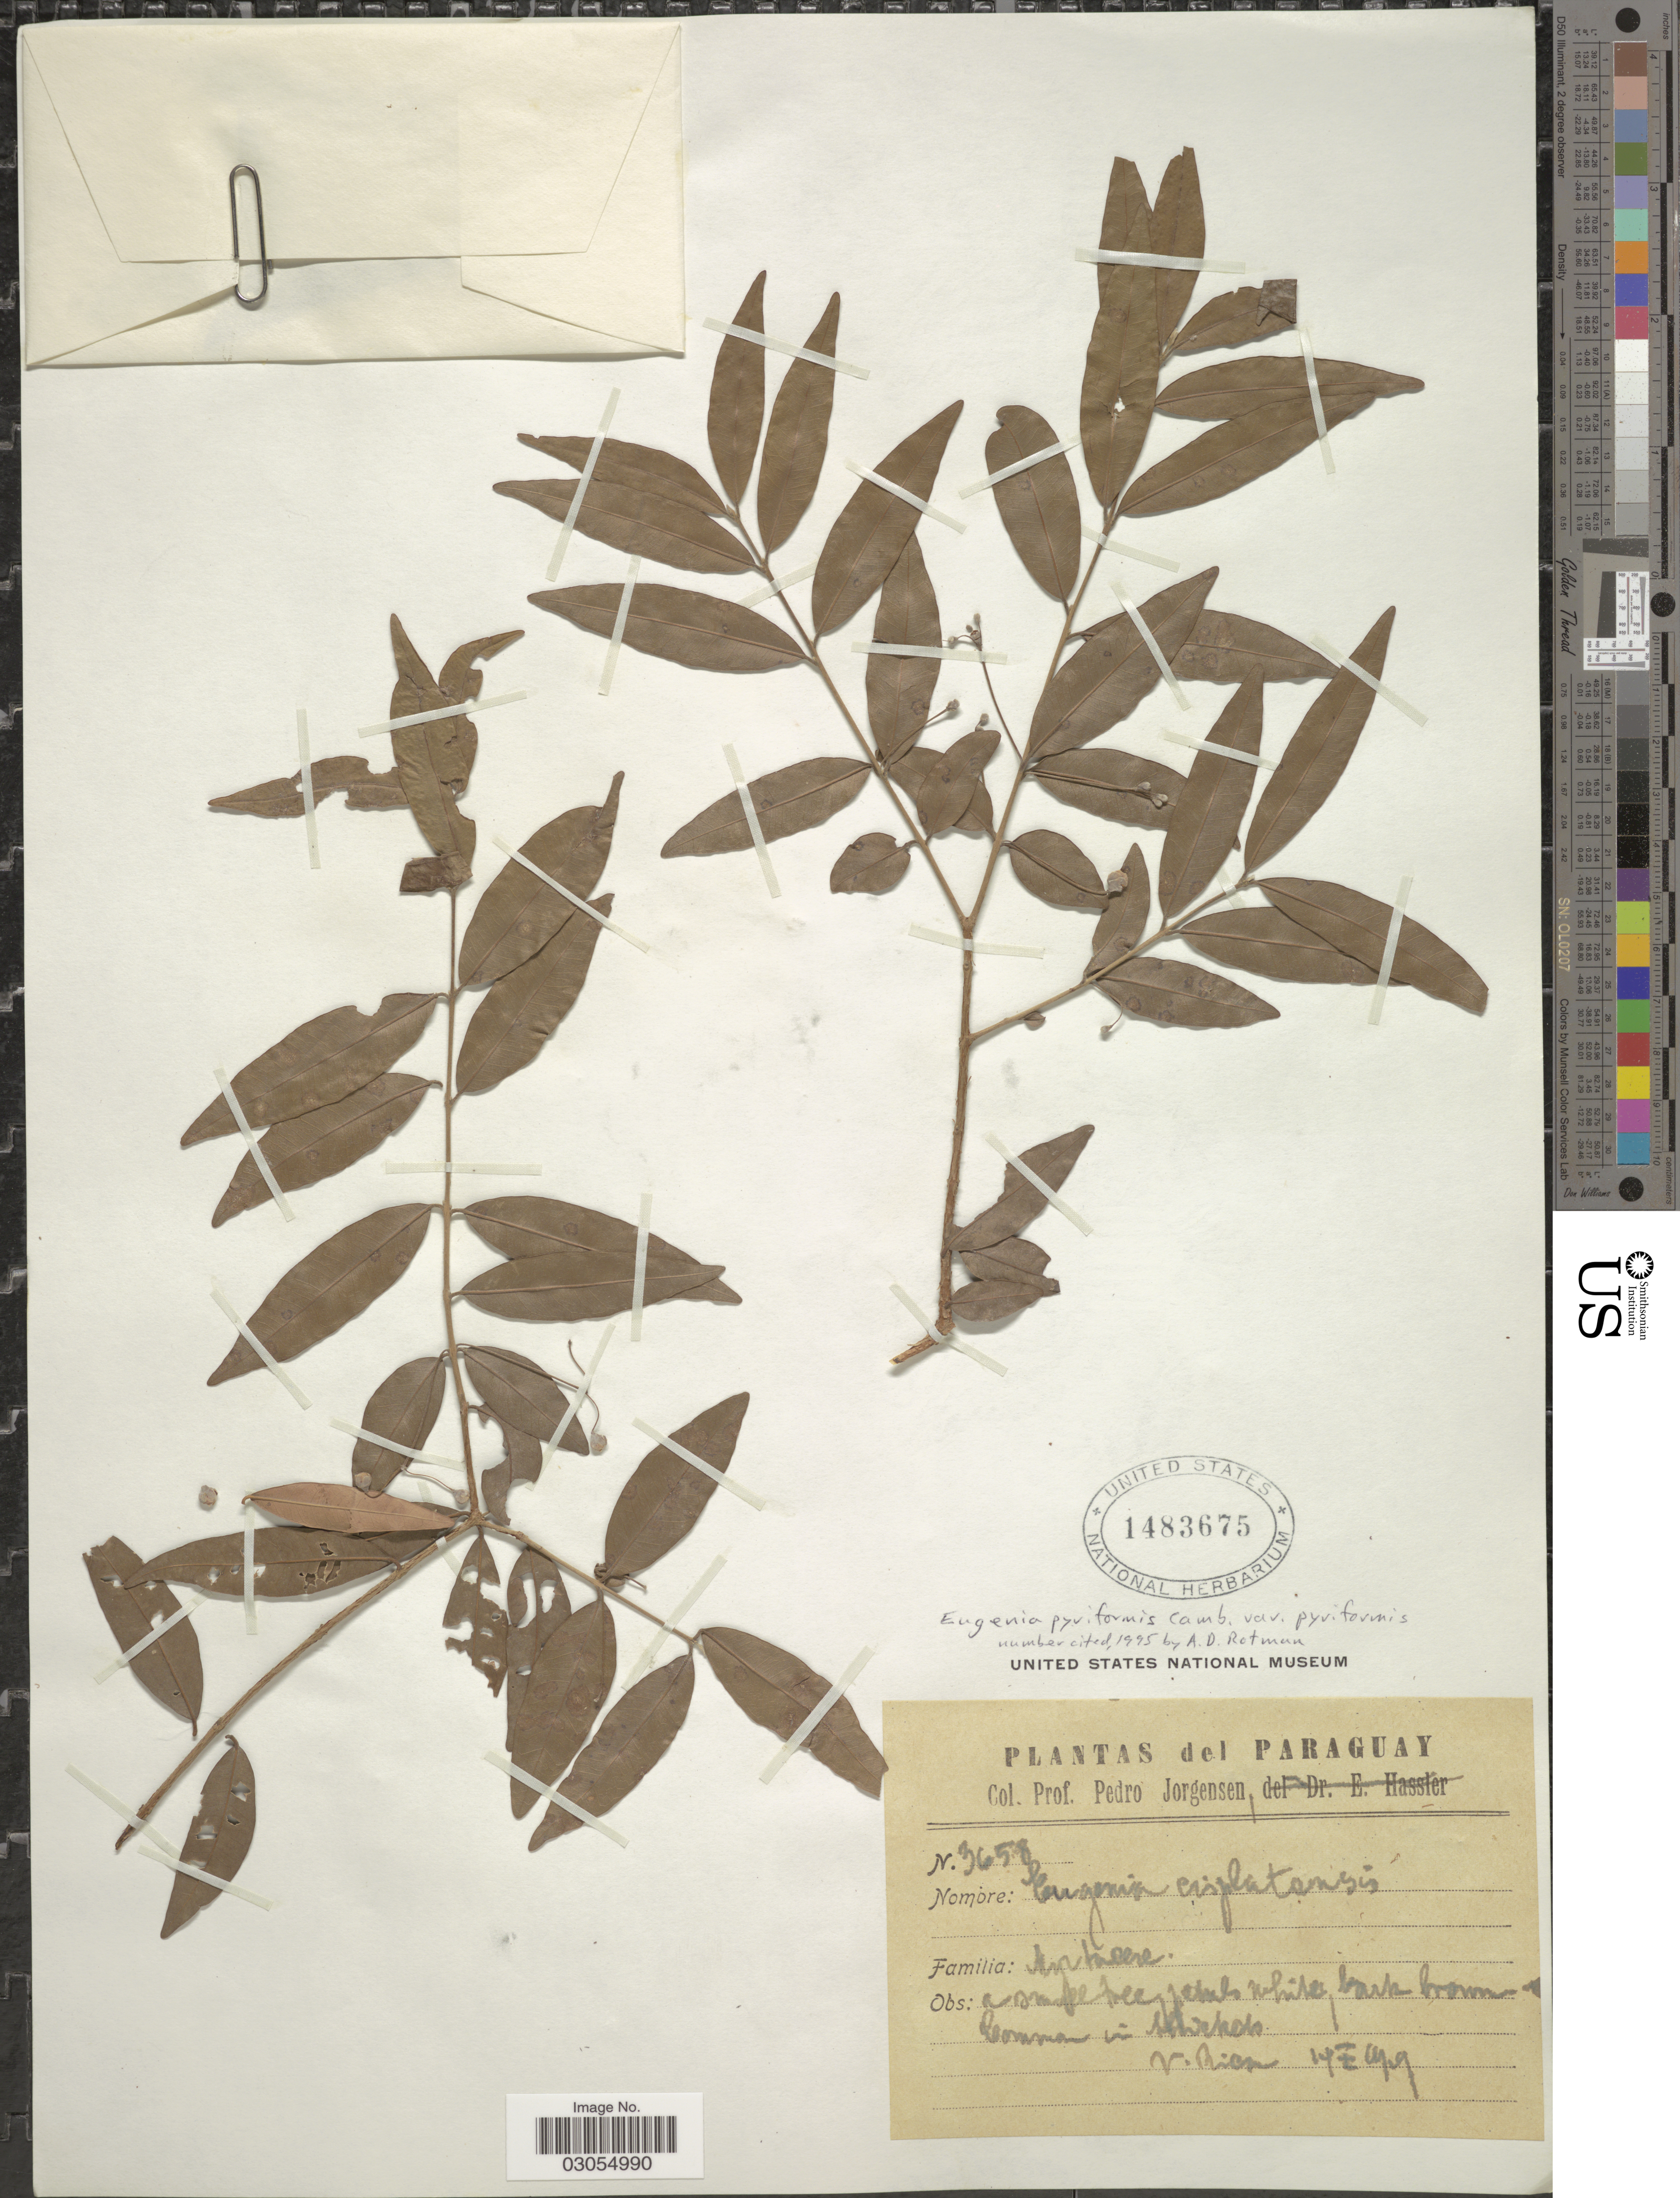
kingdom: Plantae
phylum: Tracheophyta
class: Magnoliopsida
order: Myrtales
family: Myrtaceae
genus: Eugenia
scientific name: Eugenia pyriformis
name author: Cambess.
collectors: P. Jörgensen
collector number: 3658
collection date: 1919-02-14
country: Paraguay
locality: Common in thickets. V. Rica.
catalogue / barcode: US 1483675